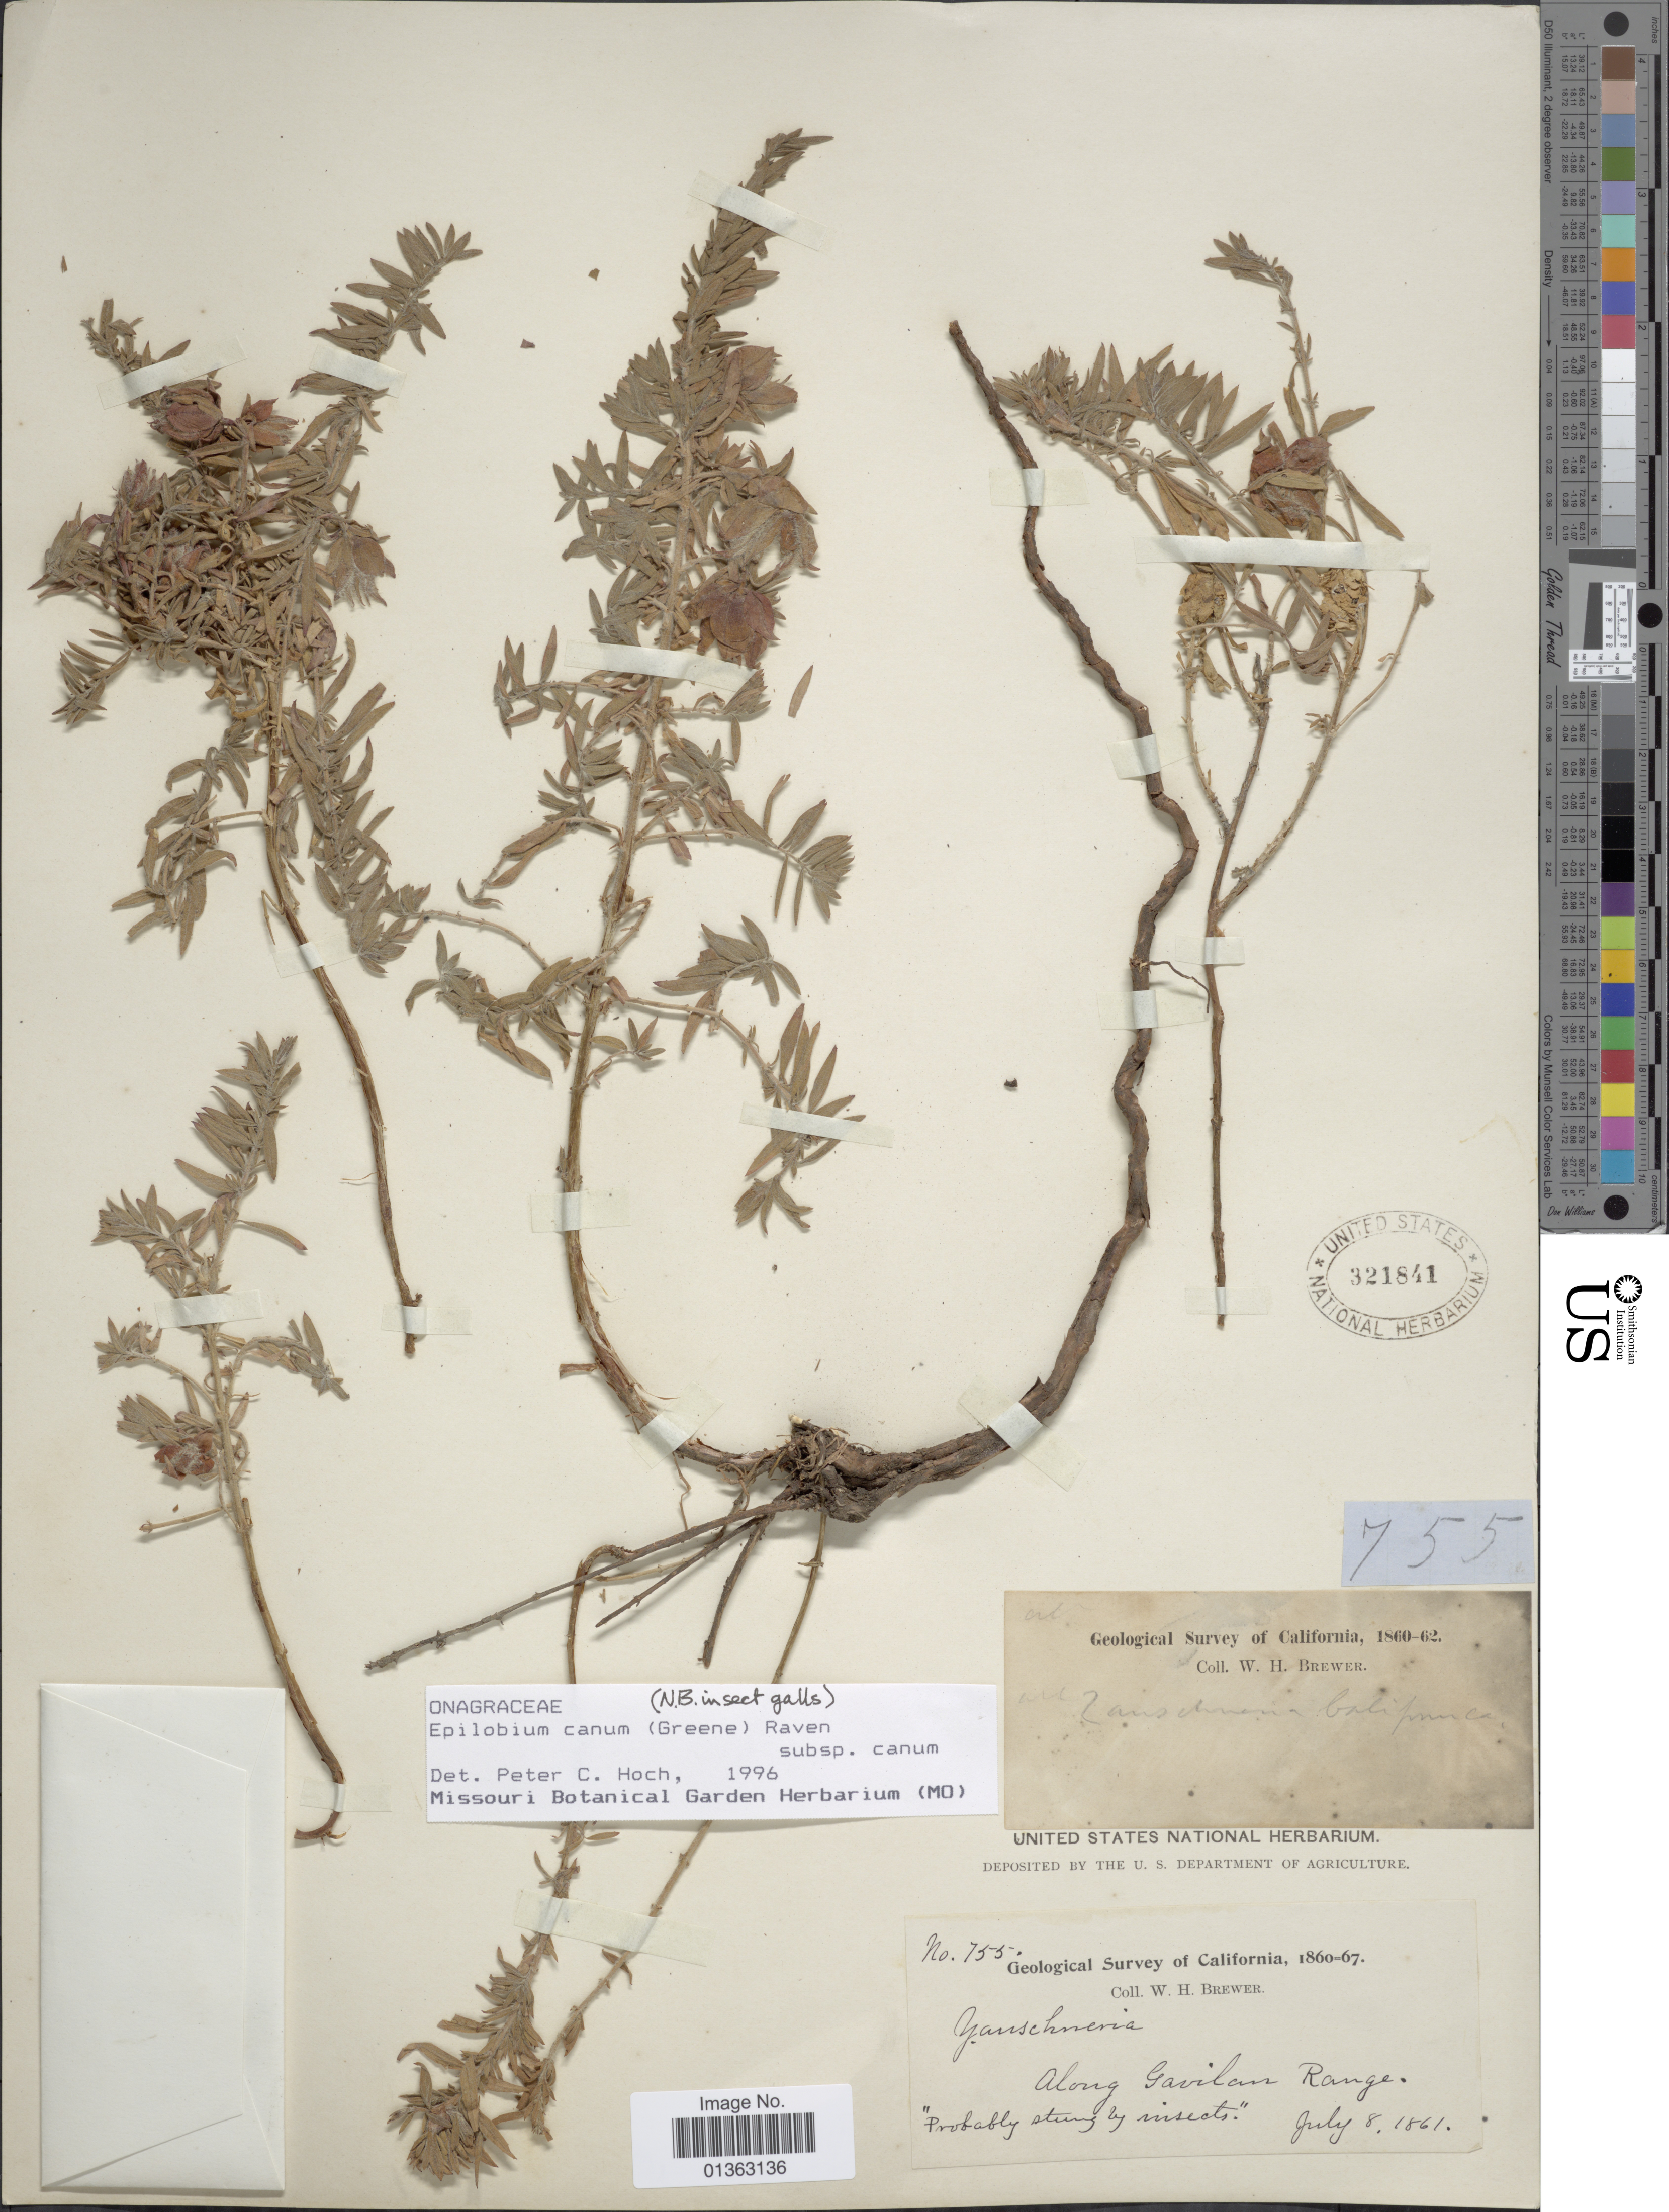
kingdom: Plantae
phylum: Tracheophyta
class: Magnoliopsida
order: Myrtales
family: Onagraceae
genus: Epilobium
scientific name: Epilobium canum subsp. canum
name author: (Greene) P.H. Raven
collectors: W. H. Brewer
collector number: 755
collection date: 1861-07-08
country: United States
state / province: California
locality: Along Gavilan Range.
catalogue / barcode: US 321841